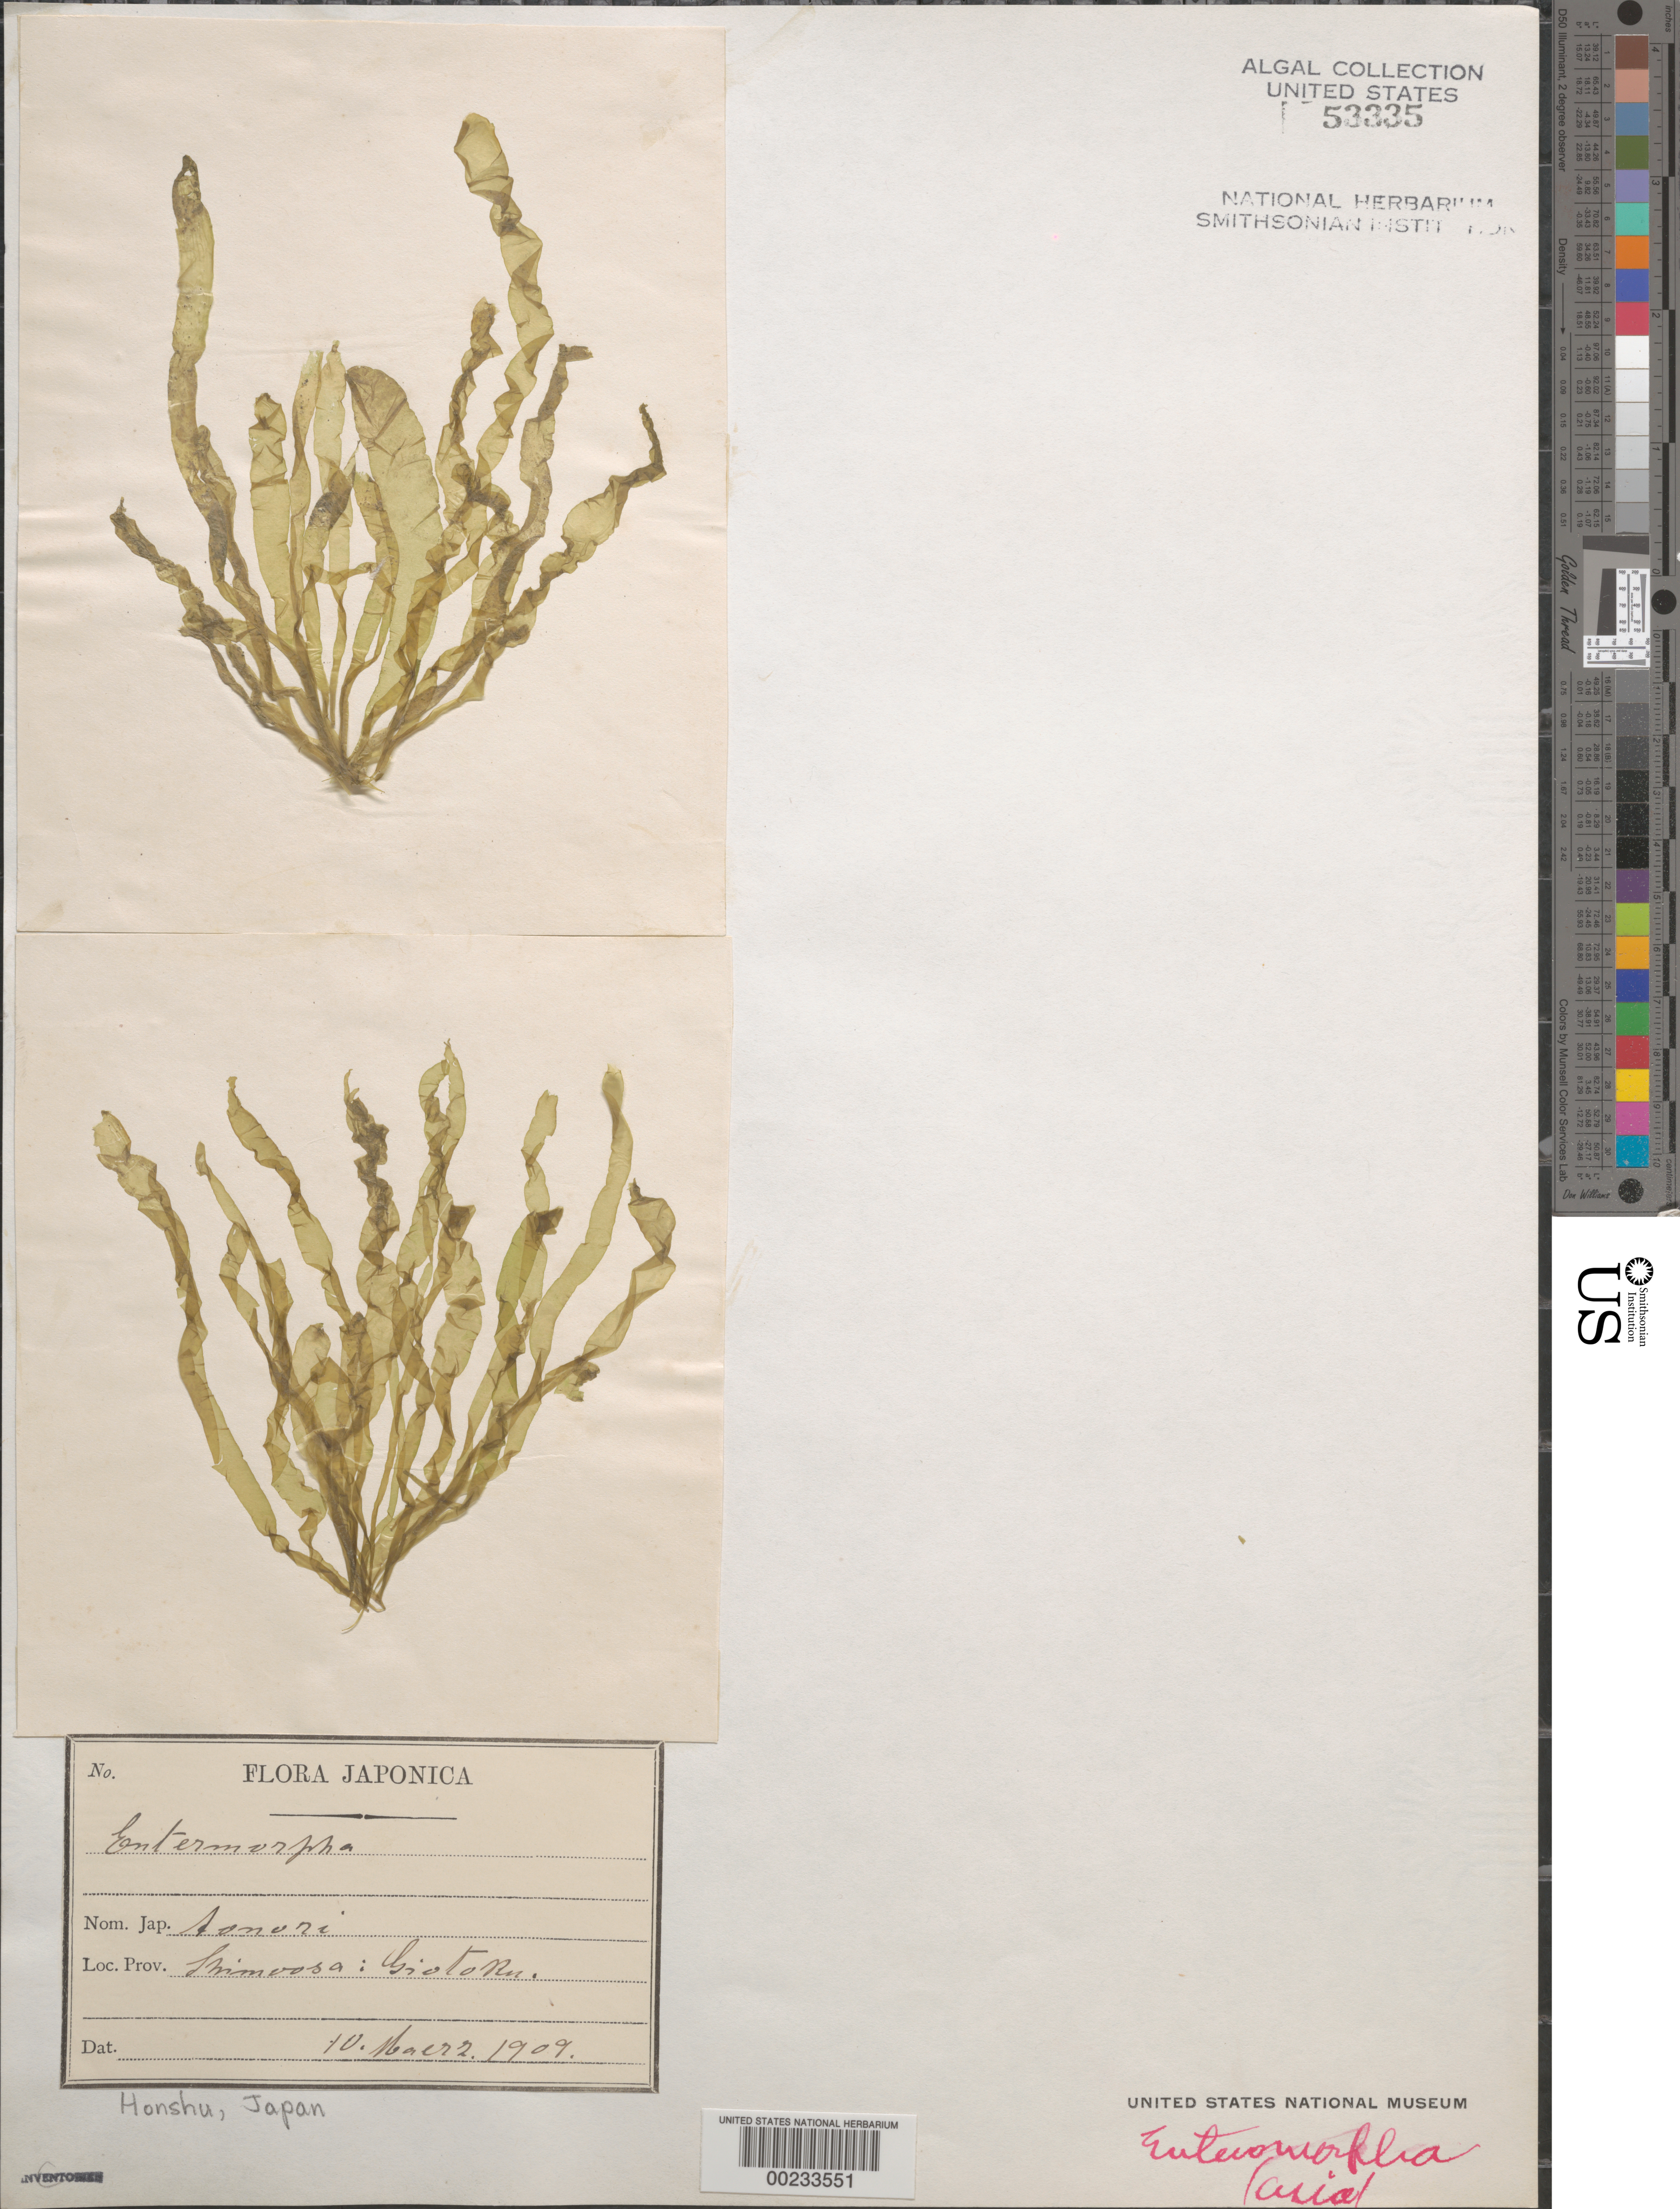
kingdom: Plantae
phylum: Chlorophyta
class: Ulvophyceae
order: Ulvales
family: Ulvaceae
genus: Ulva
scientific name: Ulva sp.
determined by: Algae name updating Project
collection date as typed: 10 Mar 1909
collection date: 1909-03-10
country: Japan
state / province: Tiba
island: Honshu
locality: Giotoku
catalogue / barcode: US 53335